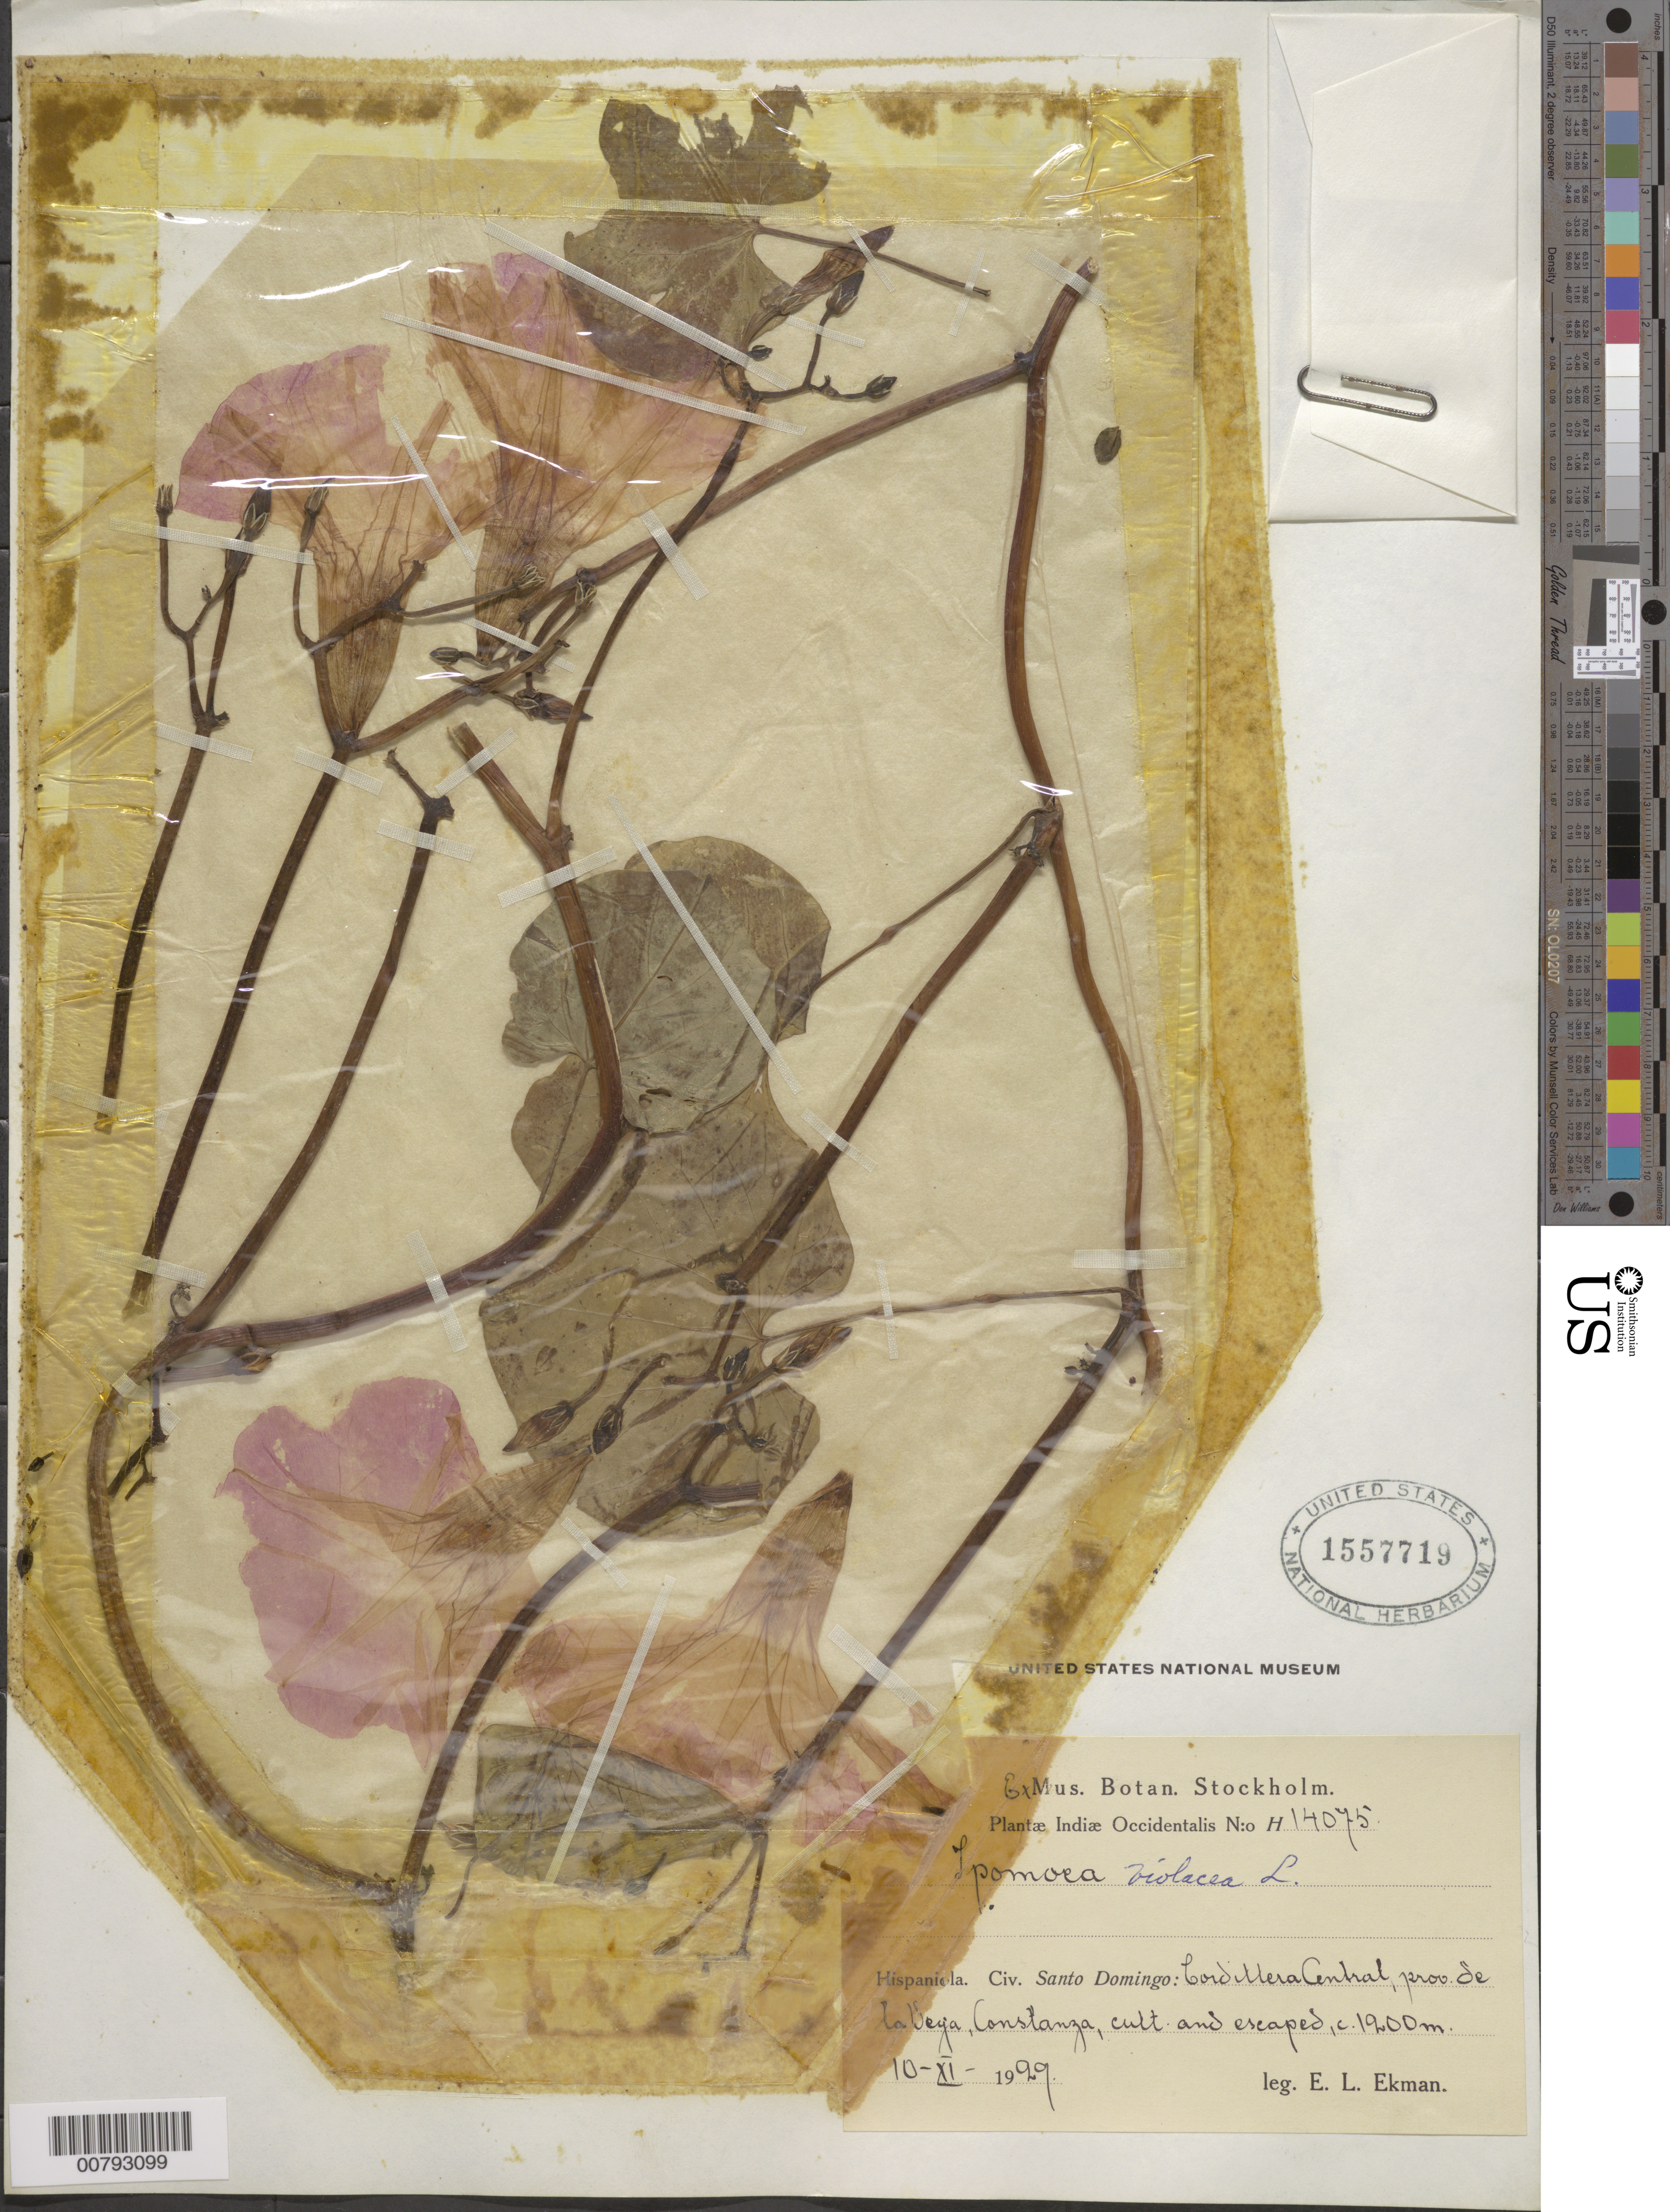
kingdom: Plantae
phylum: Tracheophyta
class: Magnoliopsida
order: Solanales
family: Convolvulaceae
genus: Ipomoea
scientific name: Ipomoea tricolor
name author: Cav.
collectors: E. L. Ekman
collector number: H 14075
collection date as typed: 10 Nov 1929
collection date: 1929-11-10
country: Dominican Republic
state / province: La Vega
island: Hispaniola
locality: Cordillera Central, Constanza.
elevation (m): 1200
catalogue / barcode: US 1557719